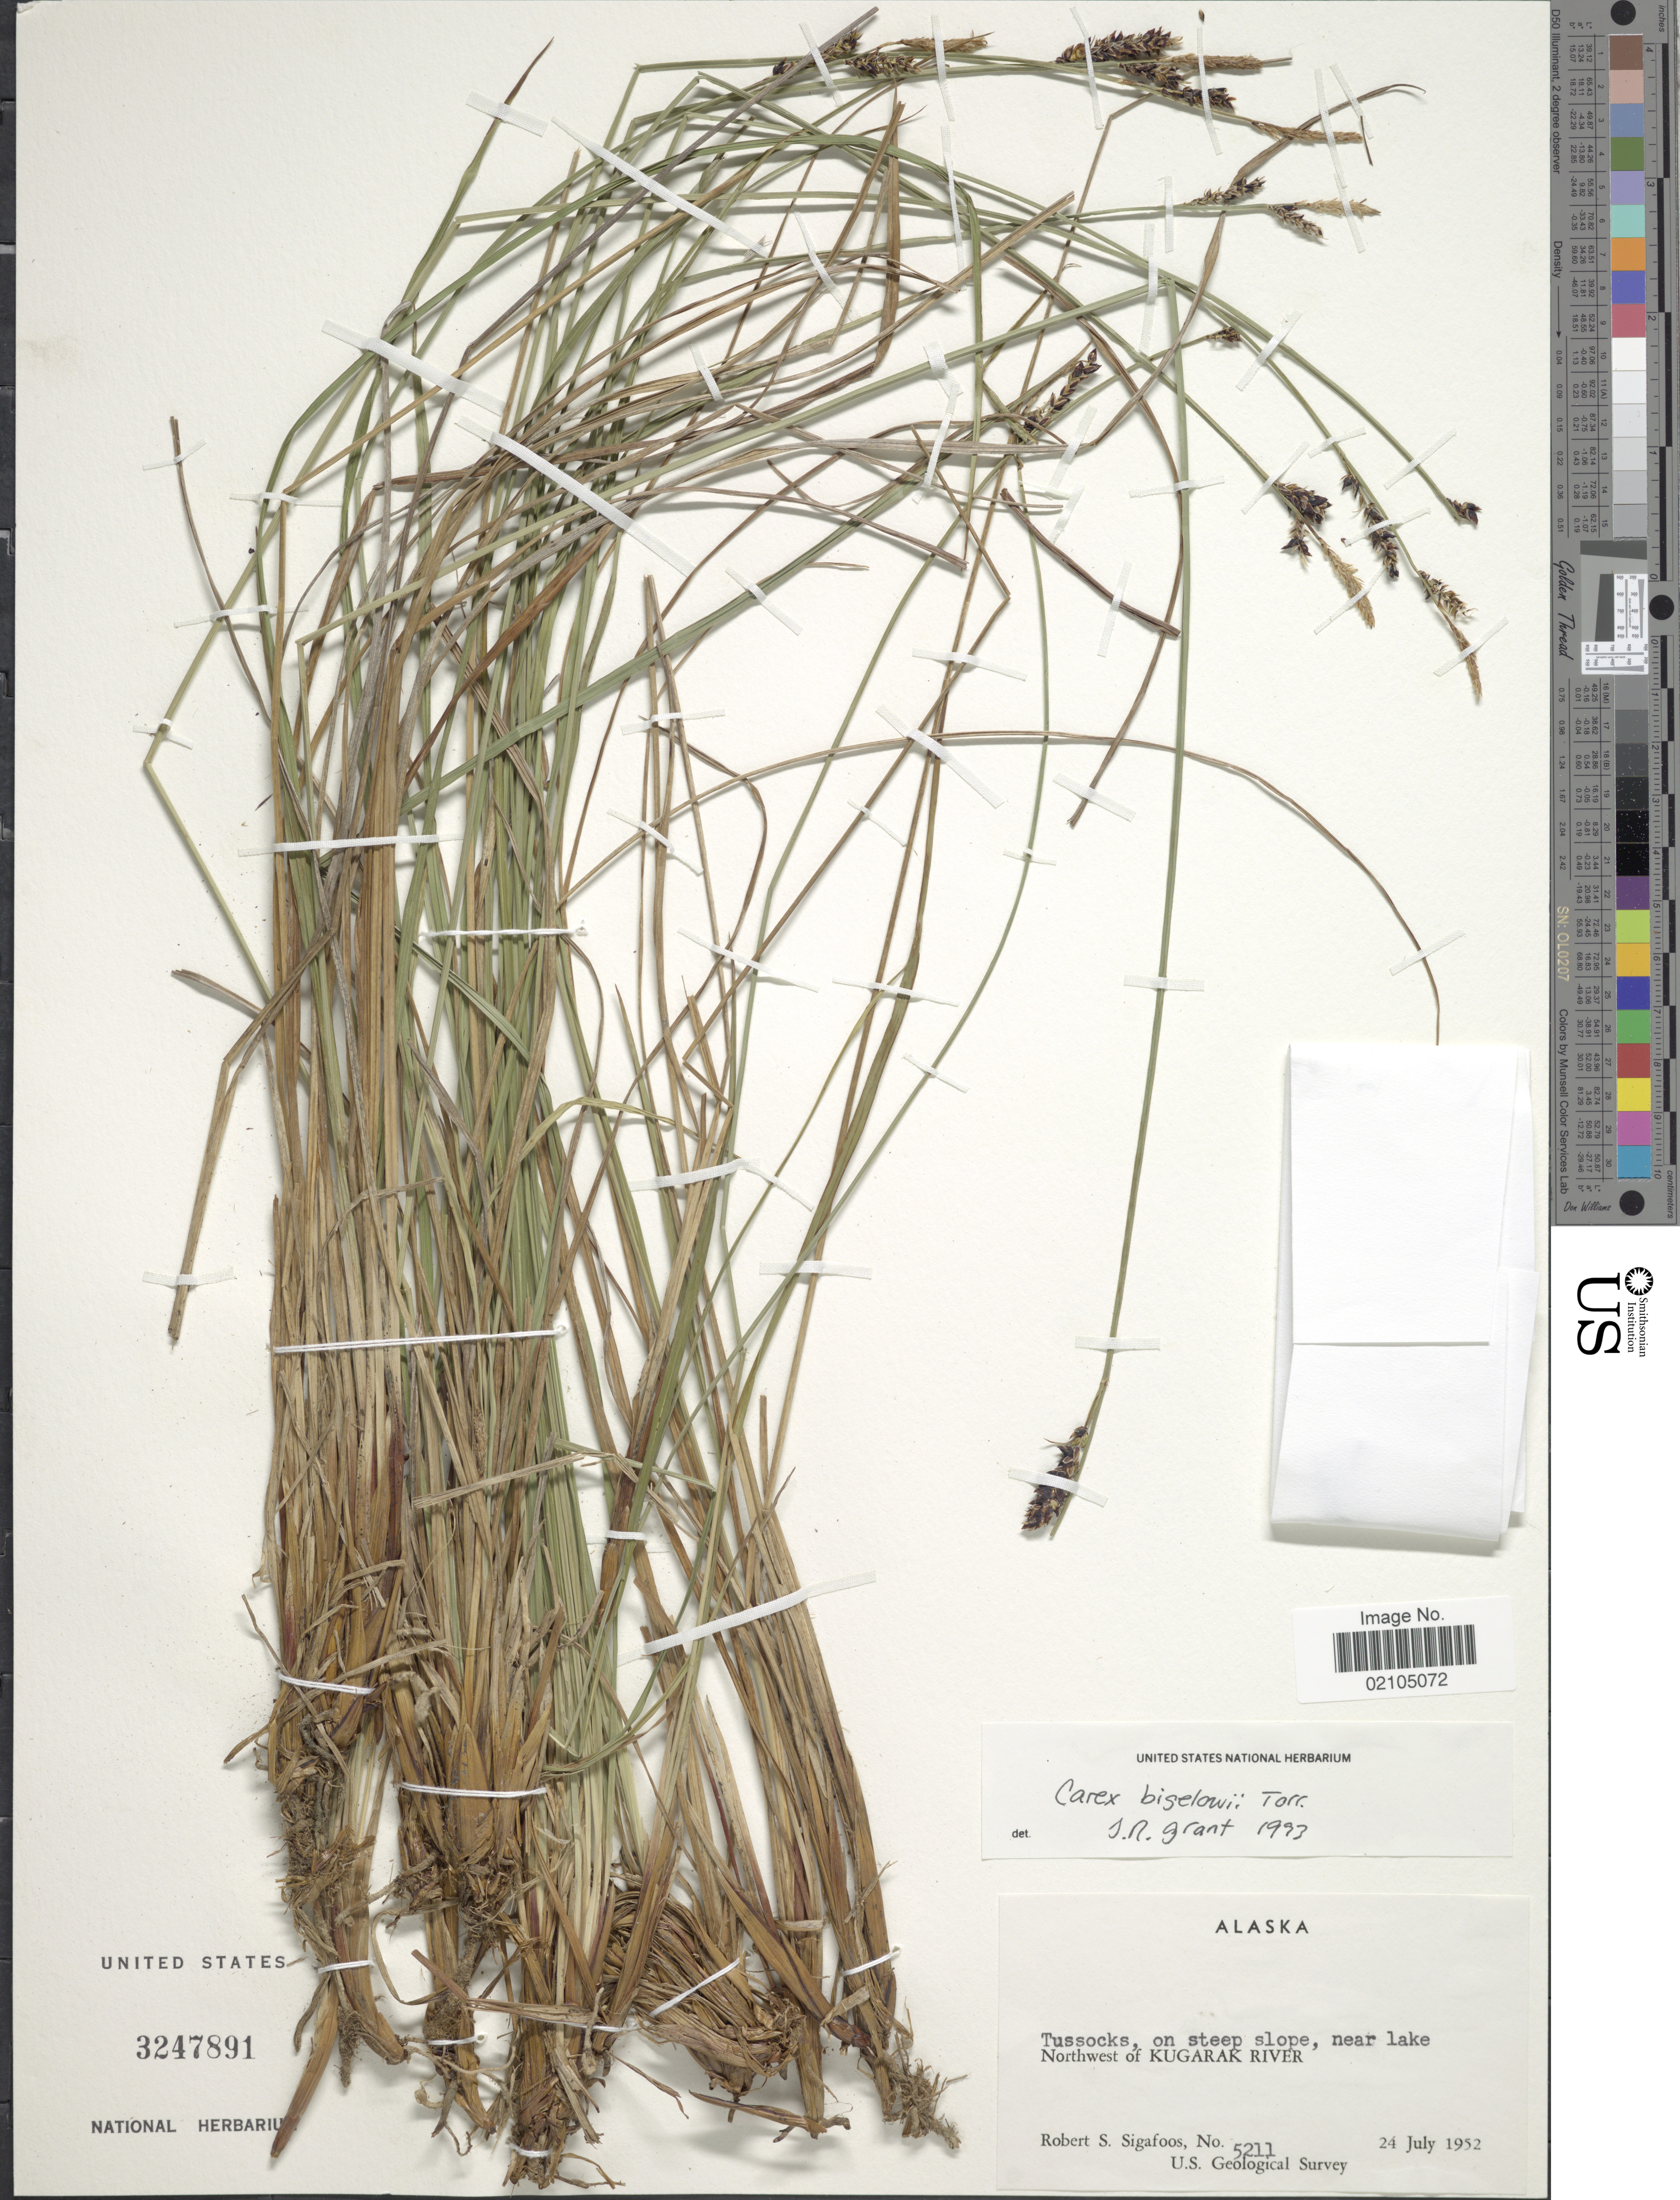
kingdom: Plantae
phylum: Tracheophyta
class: Liliopsida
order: Poales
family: Cyperaceae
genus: Carex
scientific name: Carex bigelowii subsp. lugens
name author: (Holm) T.V. Egorova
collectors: R. Sigafoos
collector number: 5211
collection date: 1952-07-24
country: United States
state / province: Alaska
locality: Tussock, on steep slope, near lake Northwest of Kugarak River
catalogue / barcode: US 3247891